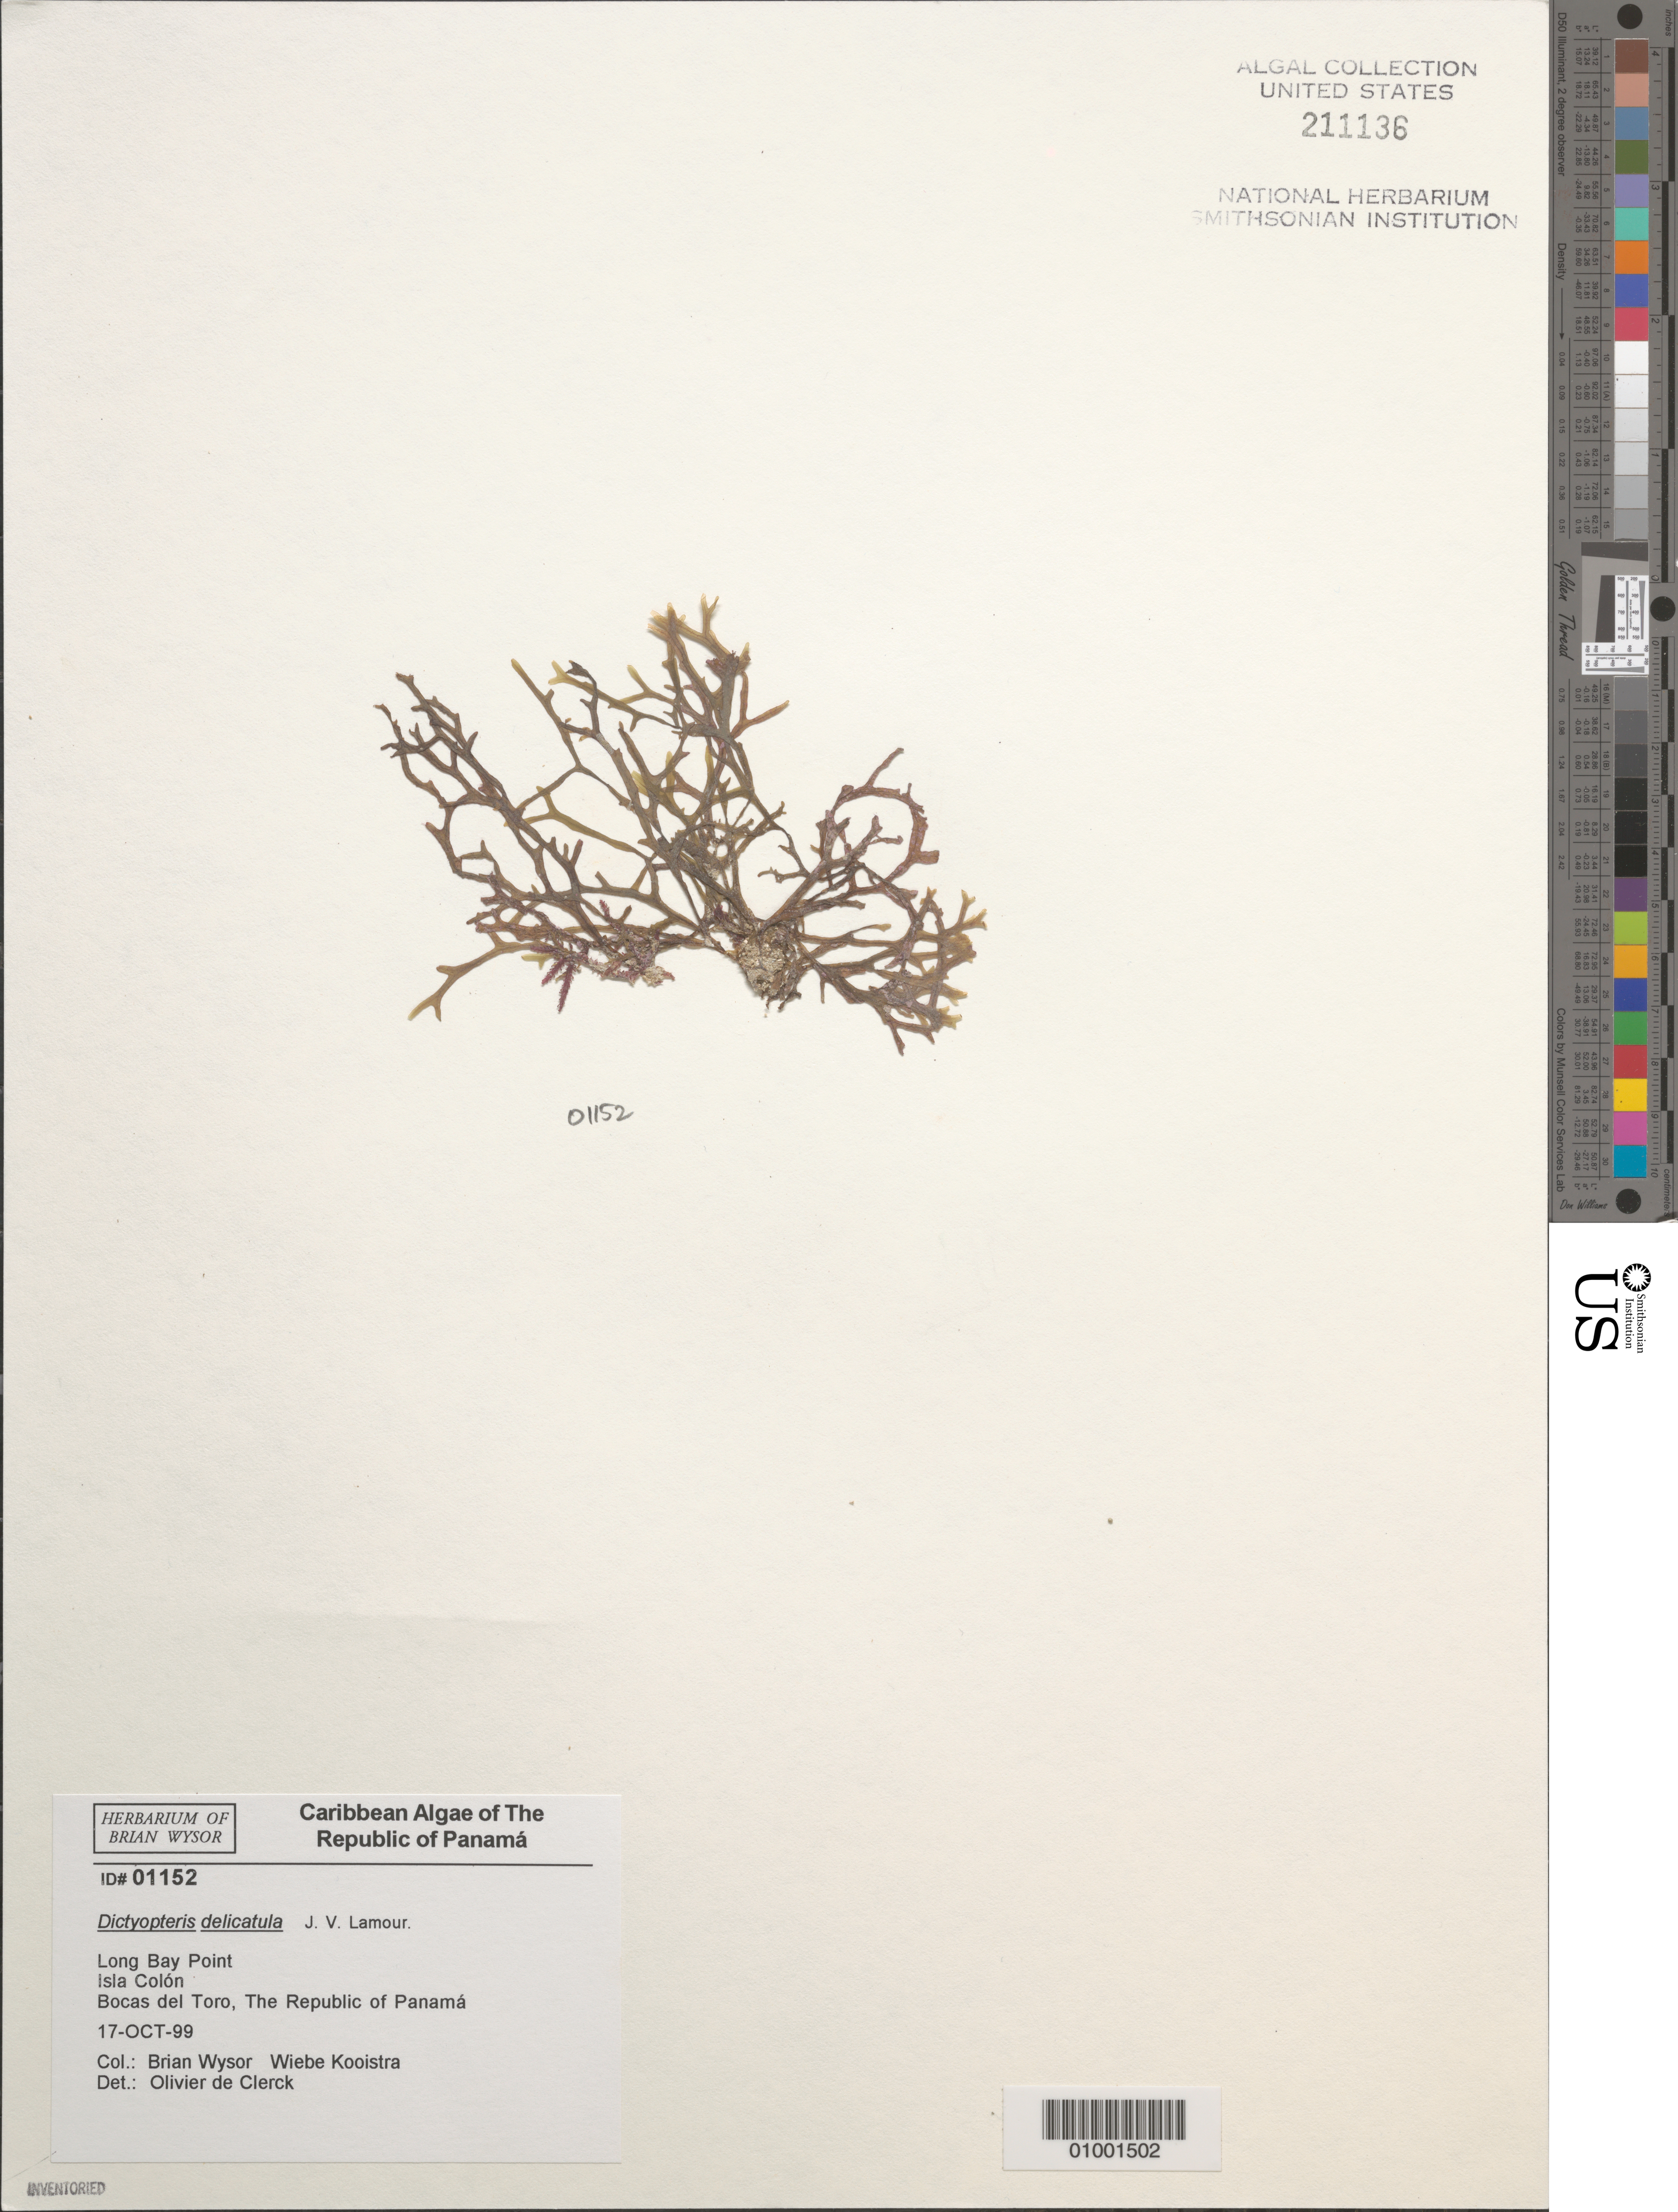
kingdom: Chromista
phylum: Ochrophyta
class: Phaeophyceae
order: Dictyotales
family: Dictyotaceae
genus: Dictyopteris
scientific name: Dictyopteris delicatula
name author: J.V.Lamouroux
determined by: De Clerck, Olivier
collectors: B. Wysor & W. Kooistra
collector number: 01152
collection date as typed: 17 Oct 1999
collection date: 1999-10-17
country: Panama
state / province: Bocas del Toro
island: Colón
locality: Long Bay Point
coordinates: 9 24' 00" N, 82 13' 39" W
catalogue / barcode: US 211136